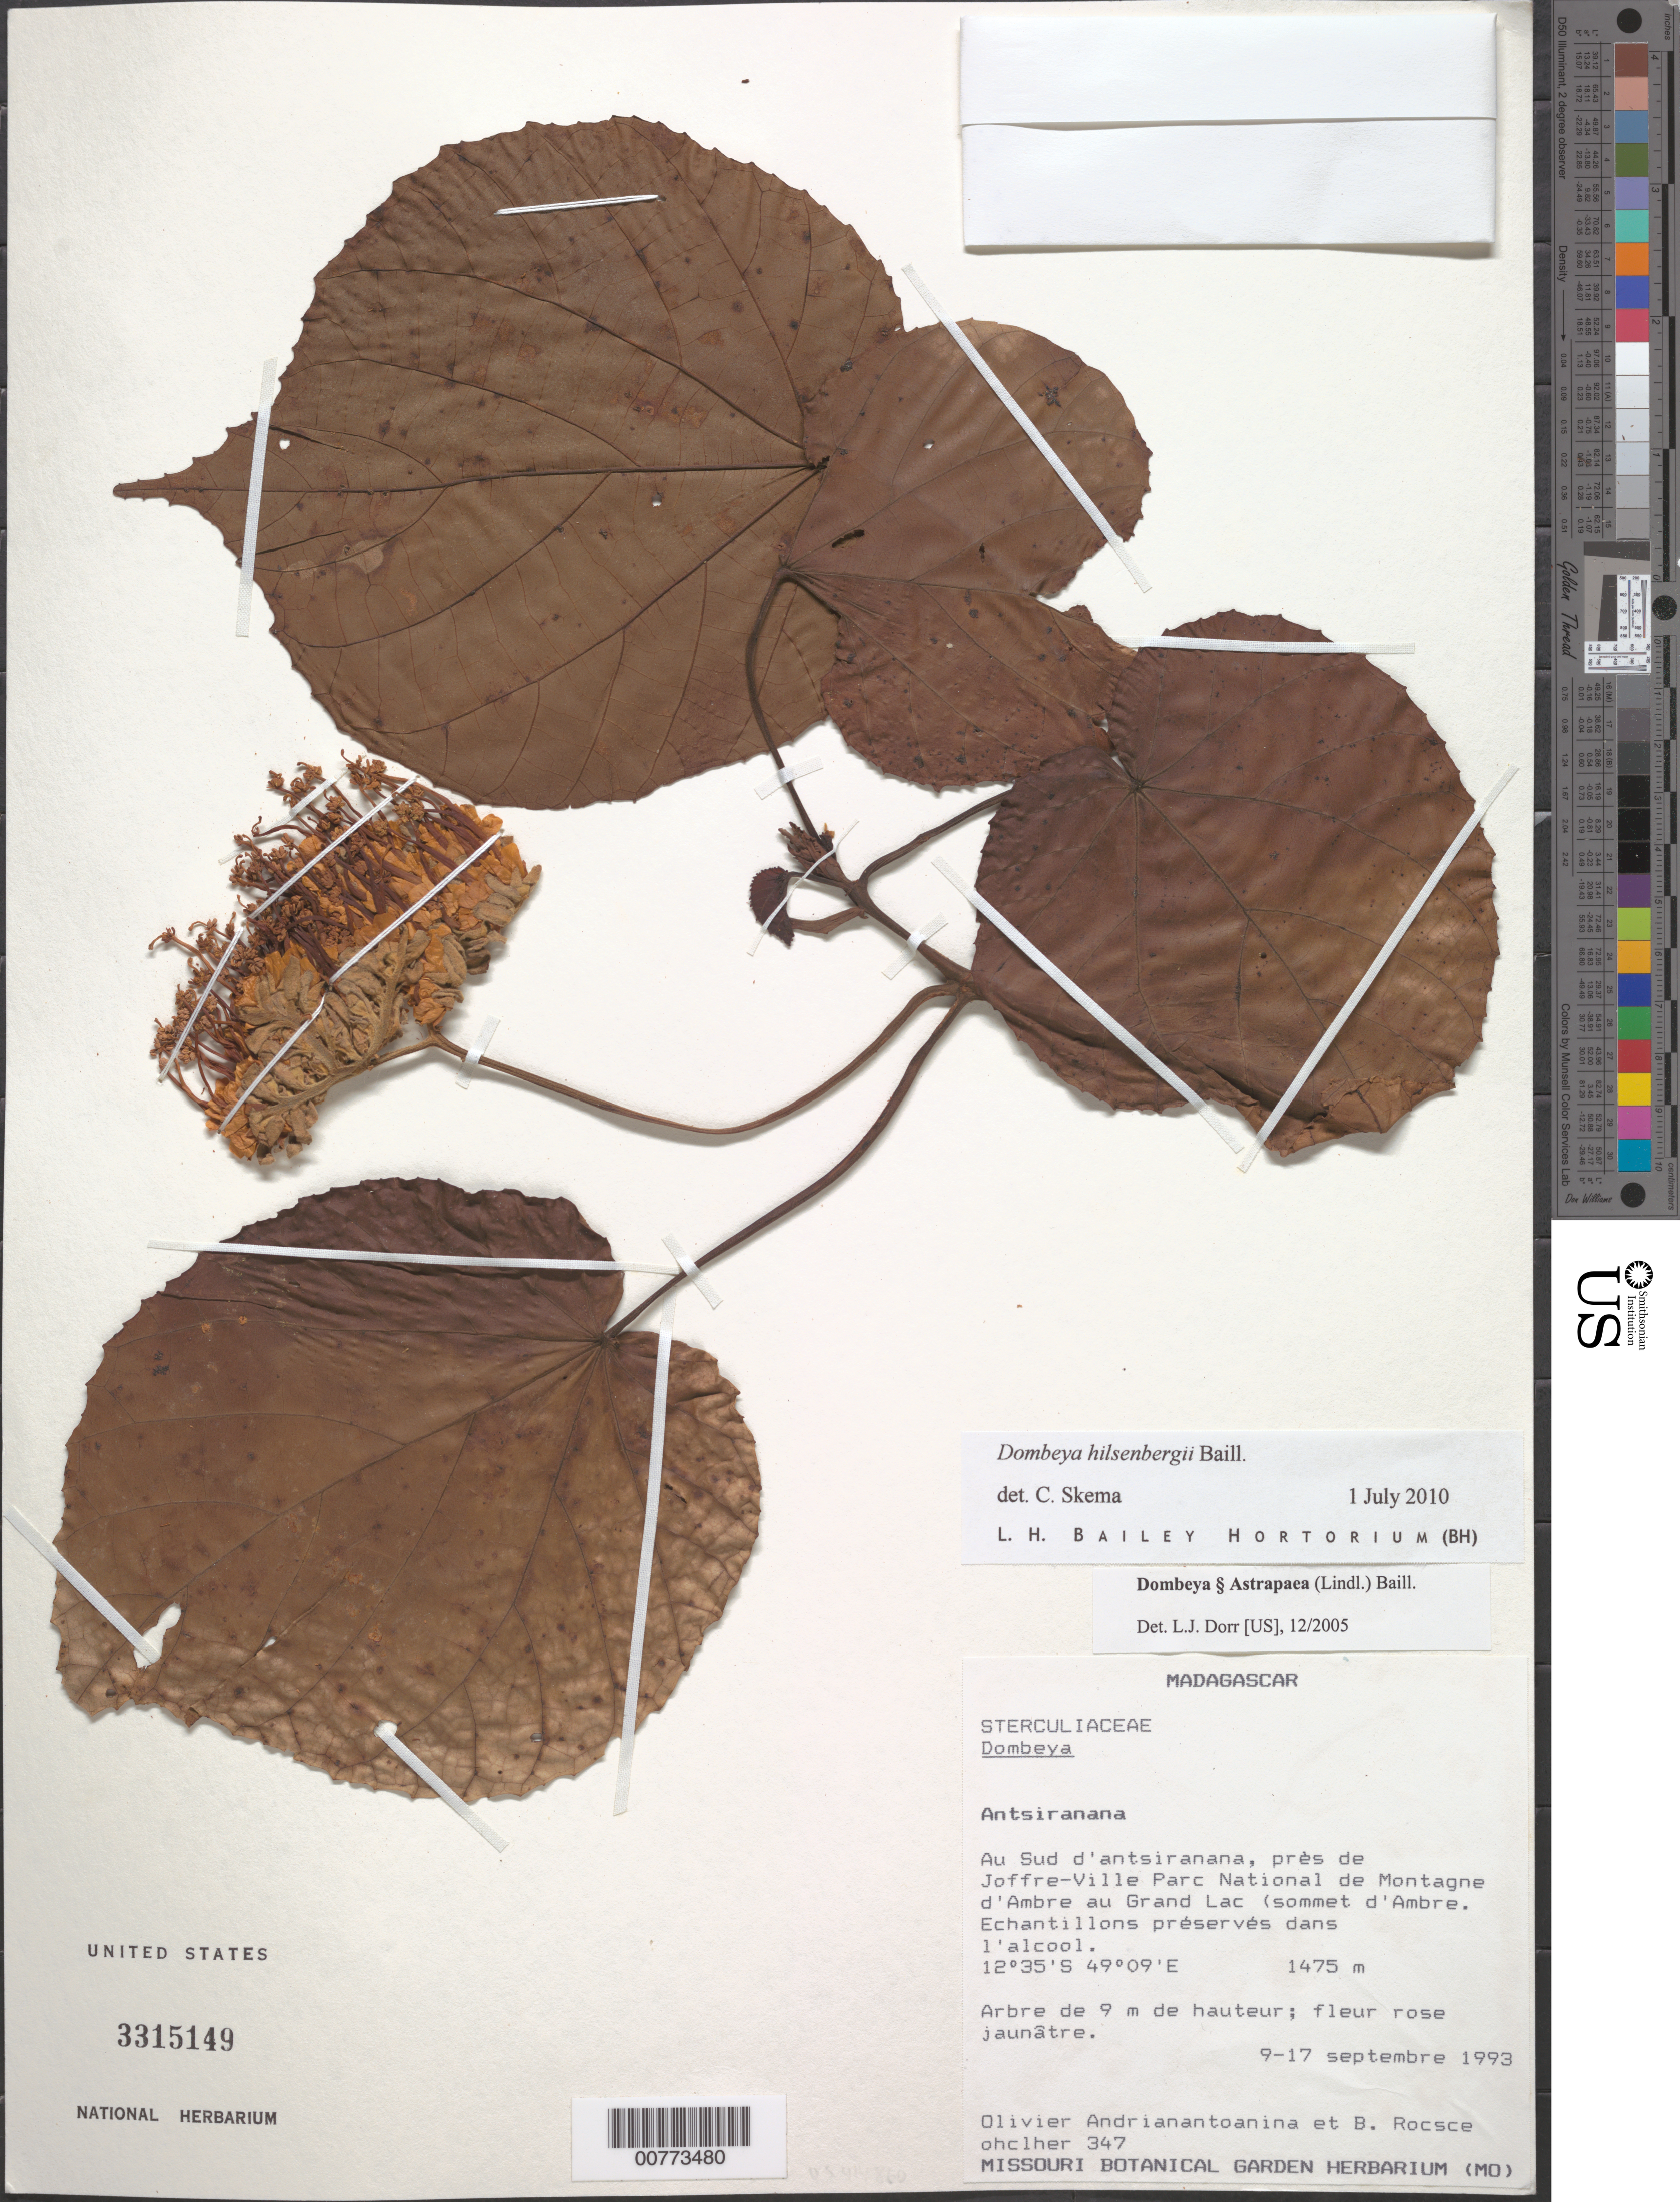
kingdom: Plantae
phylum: Tracheophyta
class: Magnoliopsida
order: Malvales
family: Malvaceae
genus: Dombeya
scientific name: Dombeya hilsenbergii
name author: Baill.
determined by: Skema, C. K.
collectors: O. Andrianantoanina & B. Rocsceohclher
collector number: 347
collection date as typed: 09 Sep 1993 to 17 Sep 1993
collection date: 1993-09-09/1993-09-17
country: Madagascar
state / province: Diana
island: Madagascar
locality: S d'antsiranana, près de Joffre-Ville Parc National de Montagne d'Ambre au Grand Lac (sommet d'Ambre)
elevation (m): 1475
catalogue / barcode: US 3315149